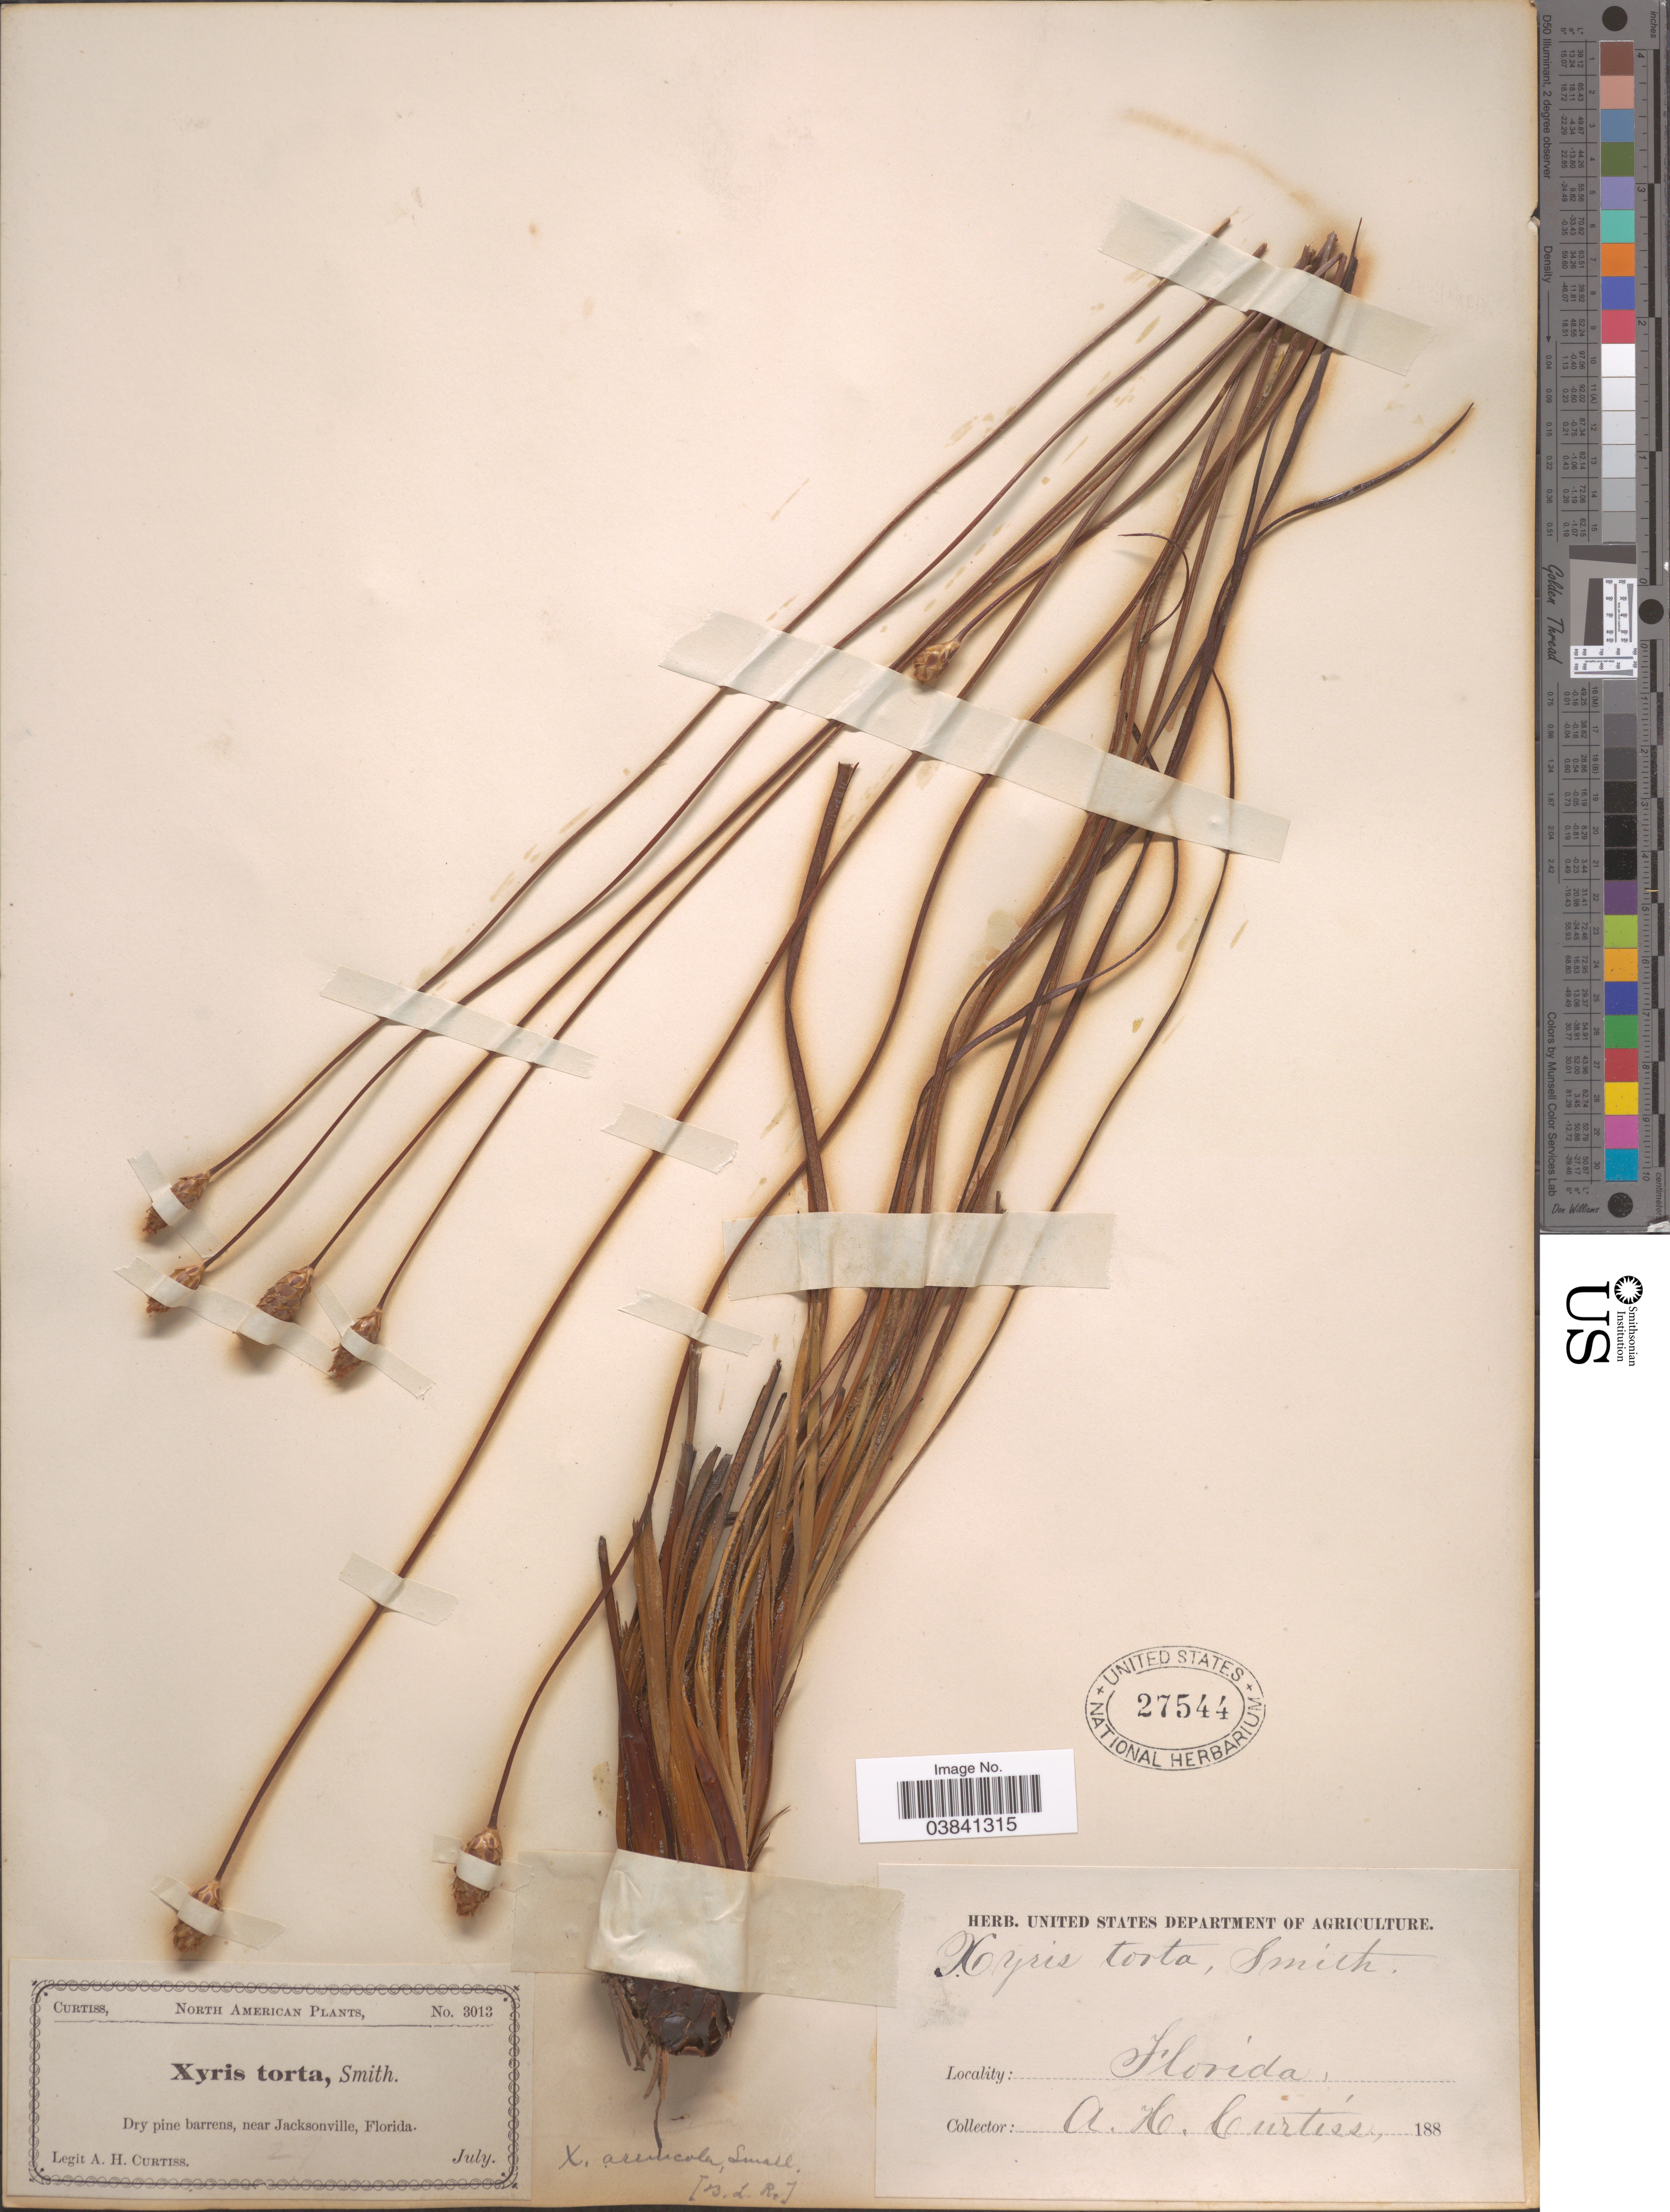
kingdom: Plantae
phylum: Tracheophyta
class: Liliopsida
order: Poales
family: Xyridaceae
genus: Xyris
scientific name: Xyris caroliniana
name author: Walter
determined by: Strong, Mark T., (BOT), Smithsonian Institution - National Museum of Natural History (UNITED STATES)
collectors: A. H. Curtiss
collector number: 3013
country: United States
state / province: Florida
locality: Near Jacksonville.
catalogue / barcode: US 27544